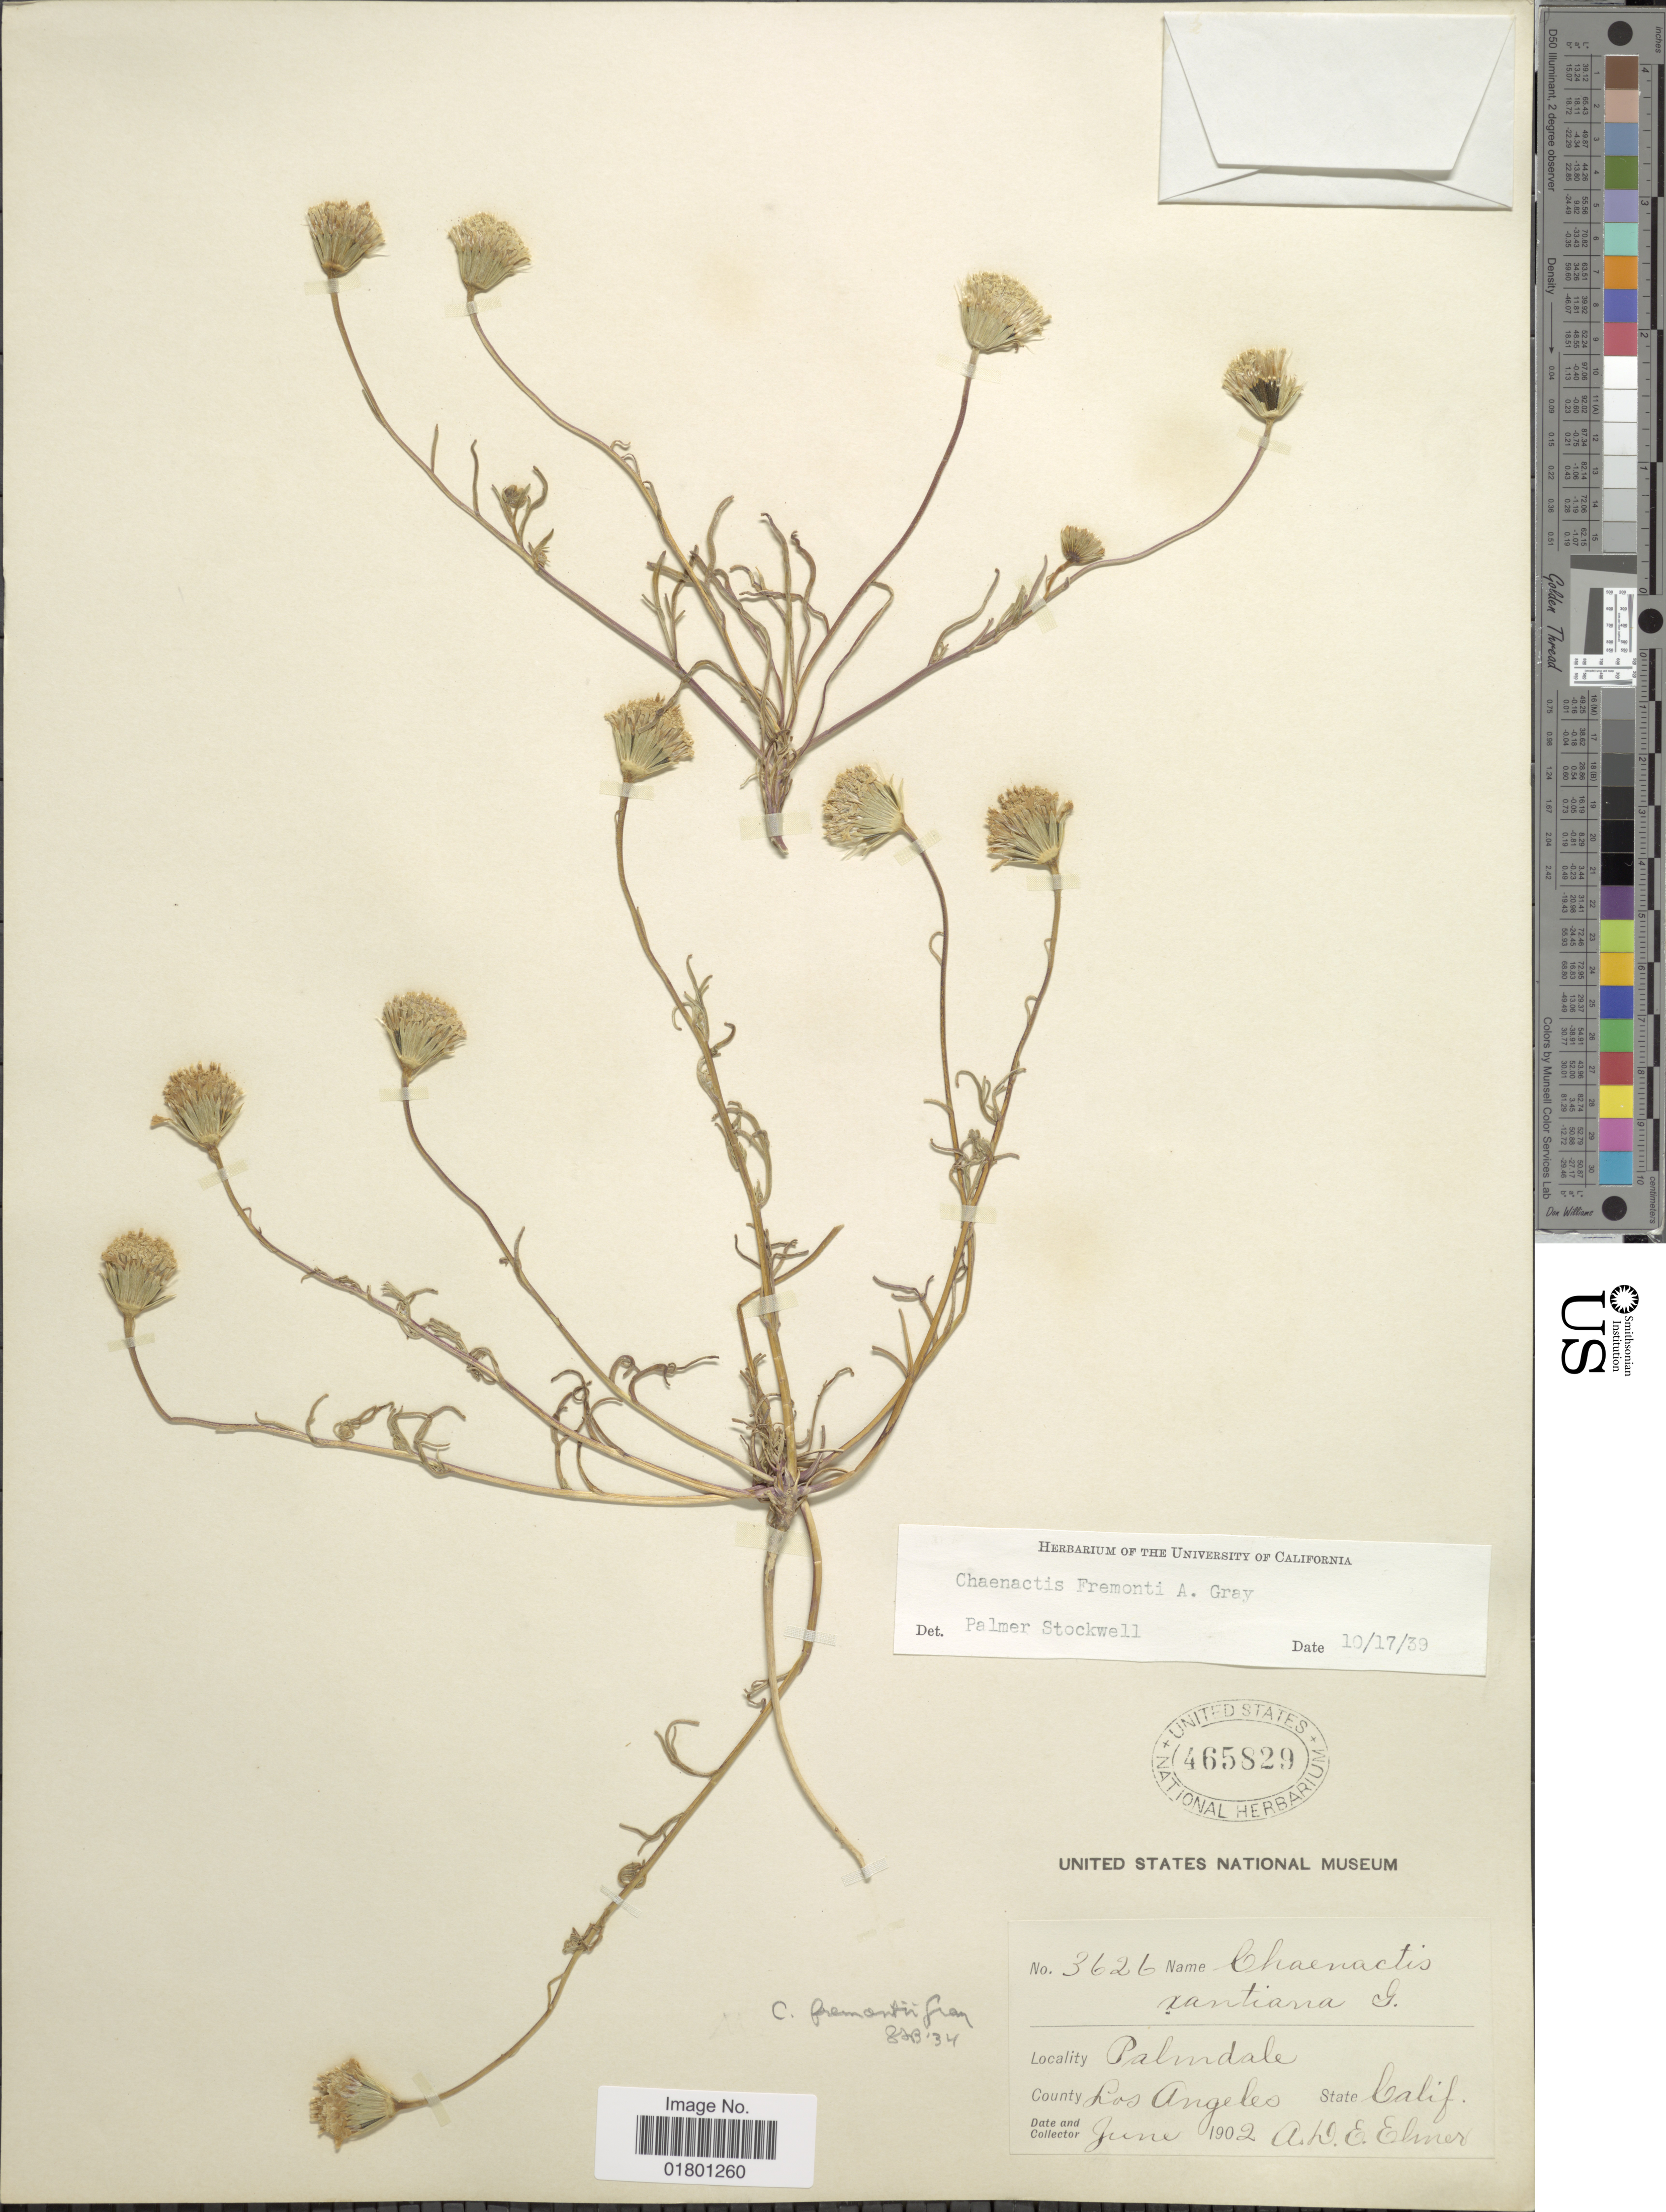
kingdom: Plantae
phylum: Tracheophyta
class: Magnoliopsida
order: Asterales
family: Asteraceae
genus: Chaenactis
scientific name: Chaenactis fremontii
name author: A. Gray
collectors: A. D. E. Elmer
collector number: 3626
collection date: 1902-06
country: United States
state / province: California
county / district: Los Angeles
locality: Palmdale, County Los Angeles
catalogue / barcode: US 465829